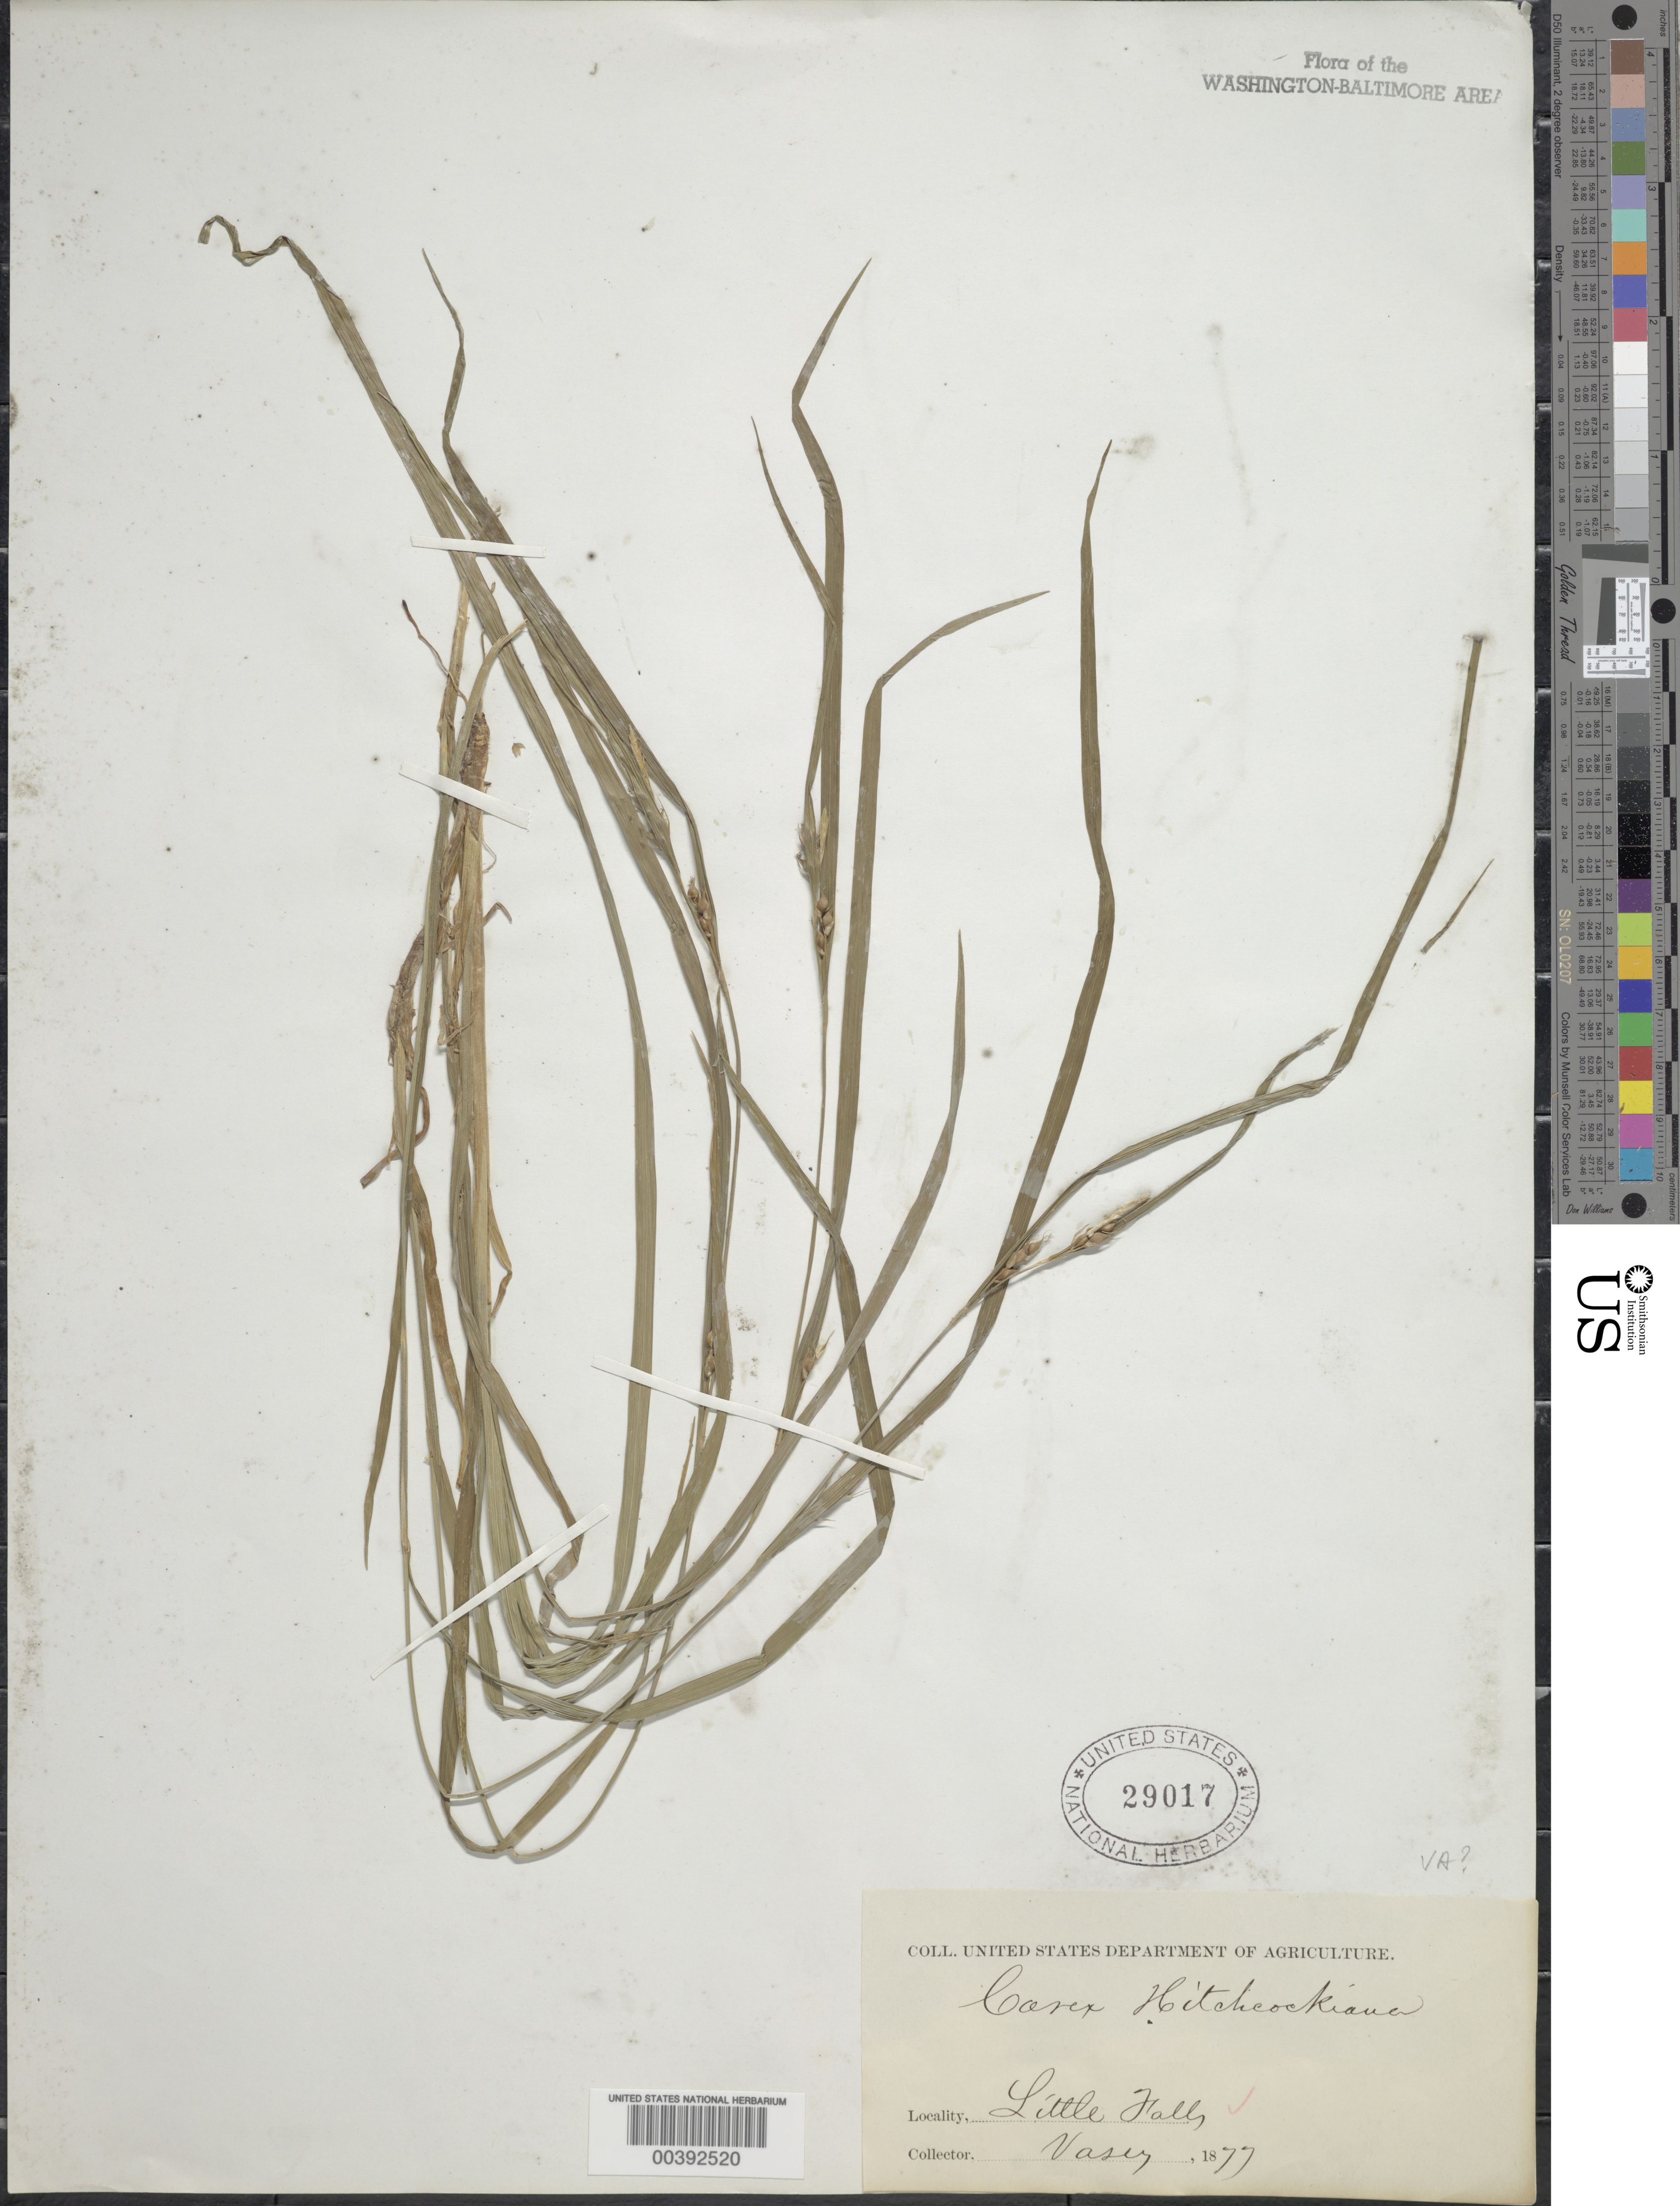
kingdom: Plantae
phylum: Tracheophyta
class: Liliopsida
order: Poales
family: Cyperaceae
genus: Carex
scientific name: Carex hitchcockiana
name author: Dewey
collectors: G. Vasey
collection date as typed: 1877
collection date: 1877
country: United States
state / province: Maryland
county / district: Montgomery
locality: Little Falls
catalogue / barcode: US 29017